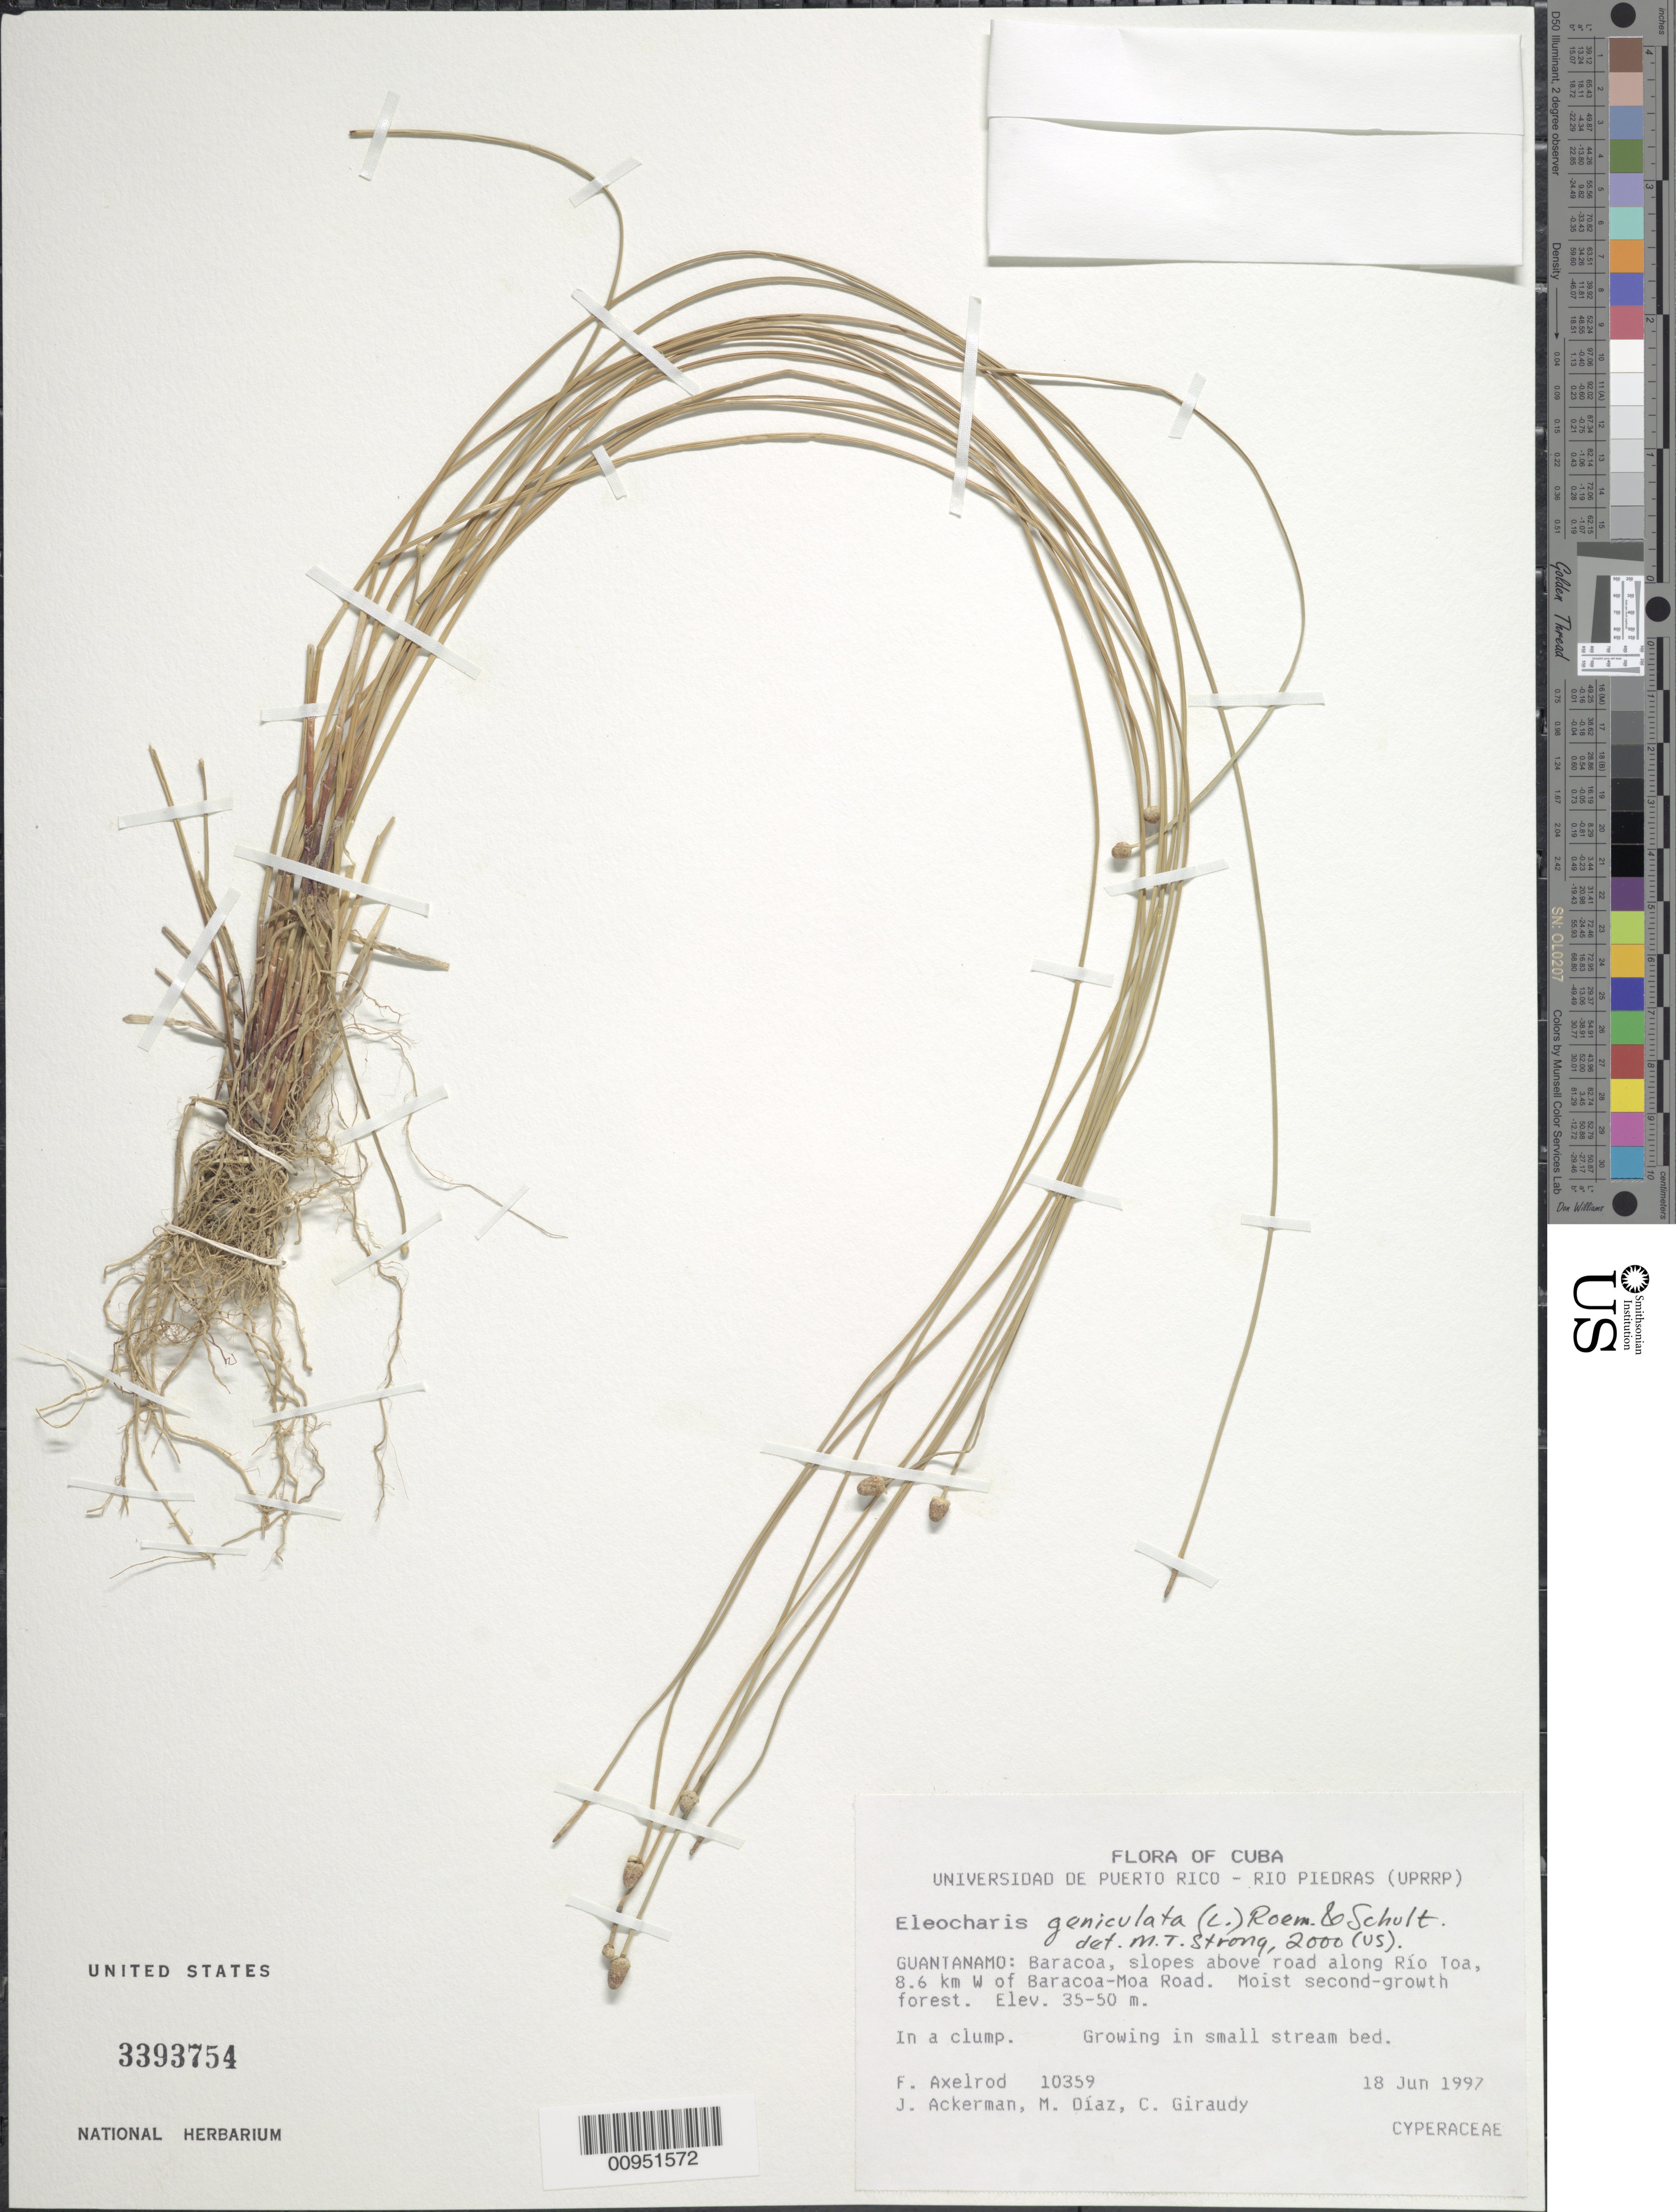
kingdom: Plantae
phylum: Tracheophyta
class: Liliopsida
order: Poales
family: Cyperaceae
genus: Eleocharis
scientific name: Eleocharis geniculata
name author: (L.) Roem. & Schult.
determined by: Strong, M. T., (US), Smithsonian Institution - National Museum of Natural History (UNITED STATES)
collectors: F. S. Axelrod, J. D. Ackerman, M. Díaz & C. Giraudy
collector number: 10359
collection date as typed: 18 Jun 1997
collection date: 1997-06-18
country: Cuba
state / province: Guantanamo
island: Cuba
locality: Baracoa, slopes above road along Río Toa, 8.6 km W of Baracoa-Moa Road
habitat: Moist second-growth forest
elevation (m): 35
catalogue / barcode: US 3393754